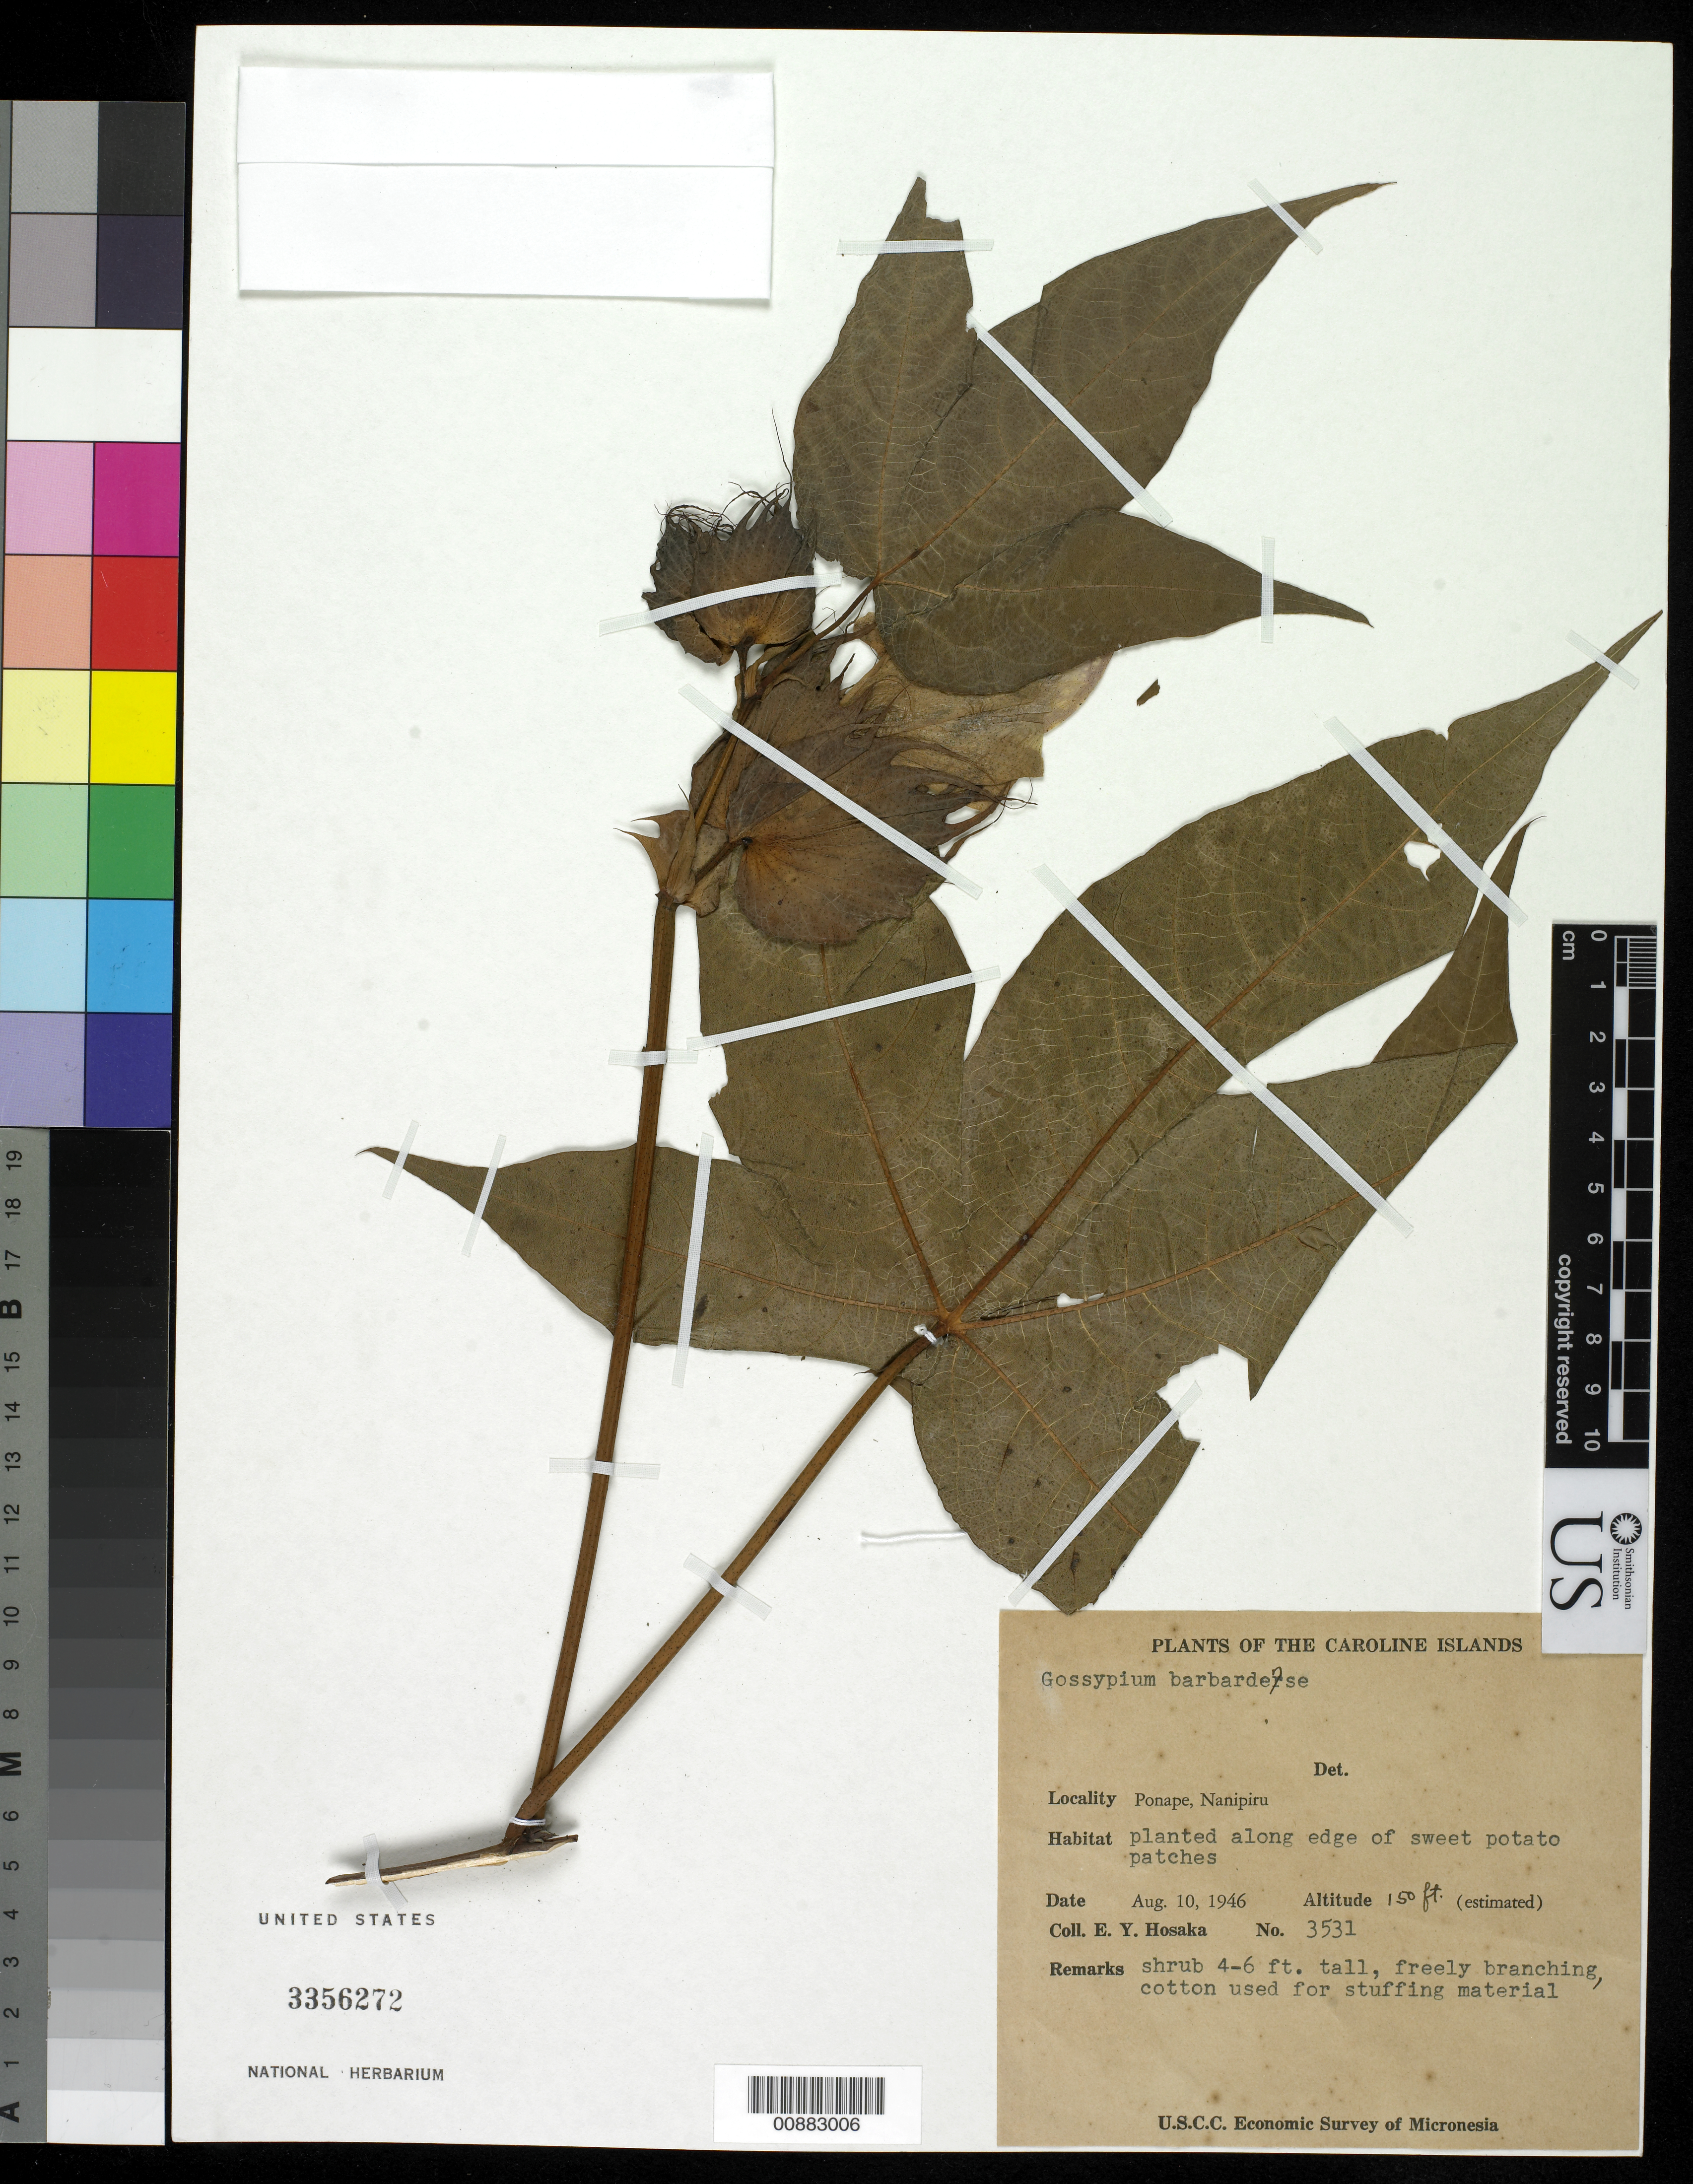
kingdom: Plantae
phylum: Tracheophyta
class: Magnoliopsida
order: Malvales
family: Malvaceae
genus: Gossypium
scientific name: Gossypium barbadense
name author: L.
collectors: E. Y. Hosaka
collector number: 3531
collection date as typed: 10 Aug 1946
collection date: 1946-08-10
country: Micronesia, Federated States of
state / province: Pohnpei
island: Pohnpei [Ponape]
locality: Nanipiru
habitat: planted along edge of sweet potato patches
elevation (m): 46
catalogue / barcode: US 3356272